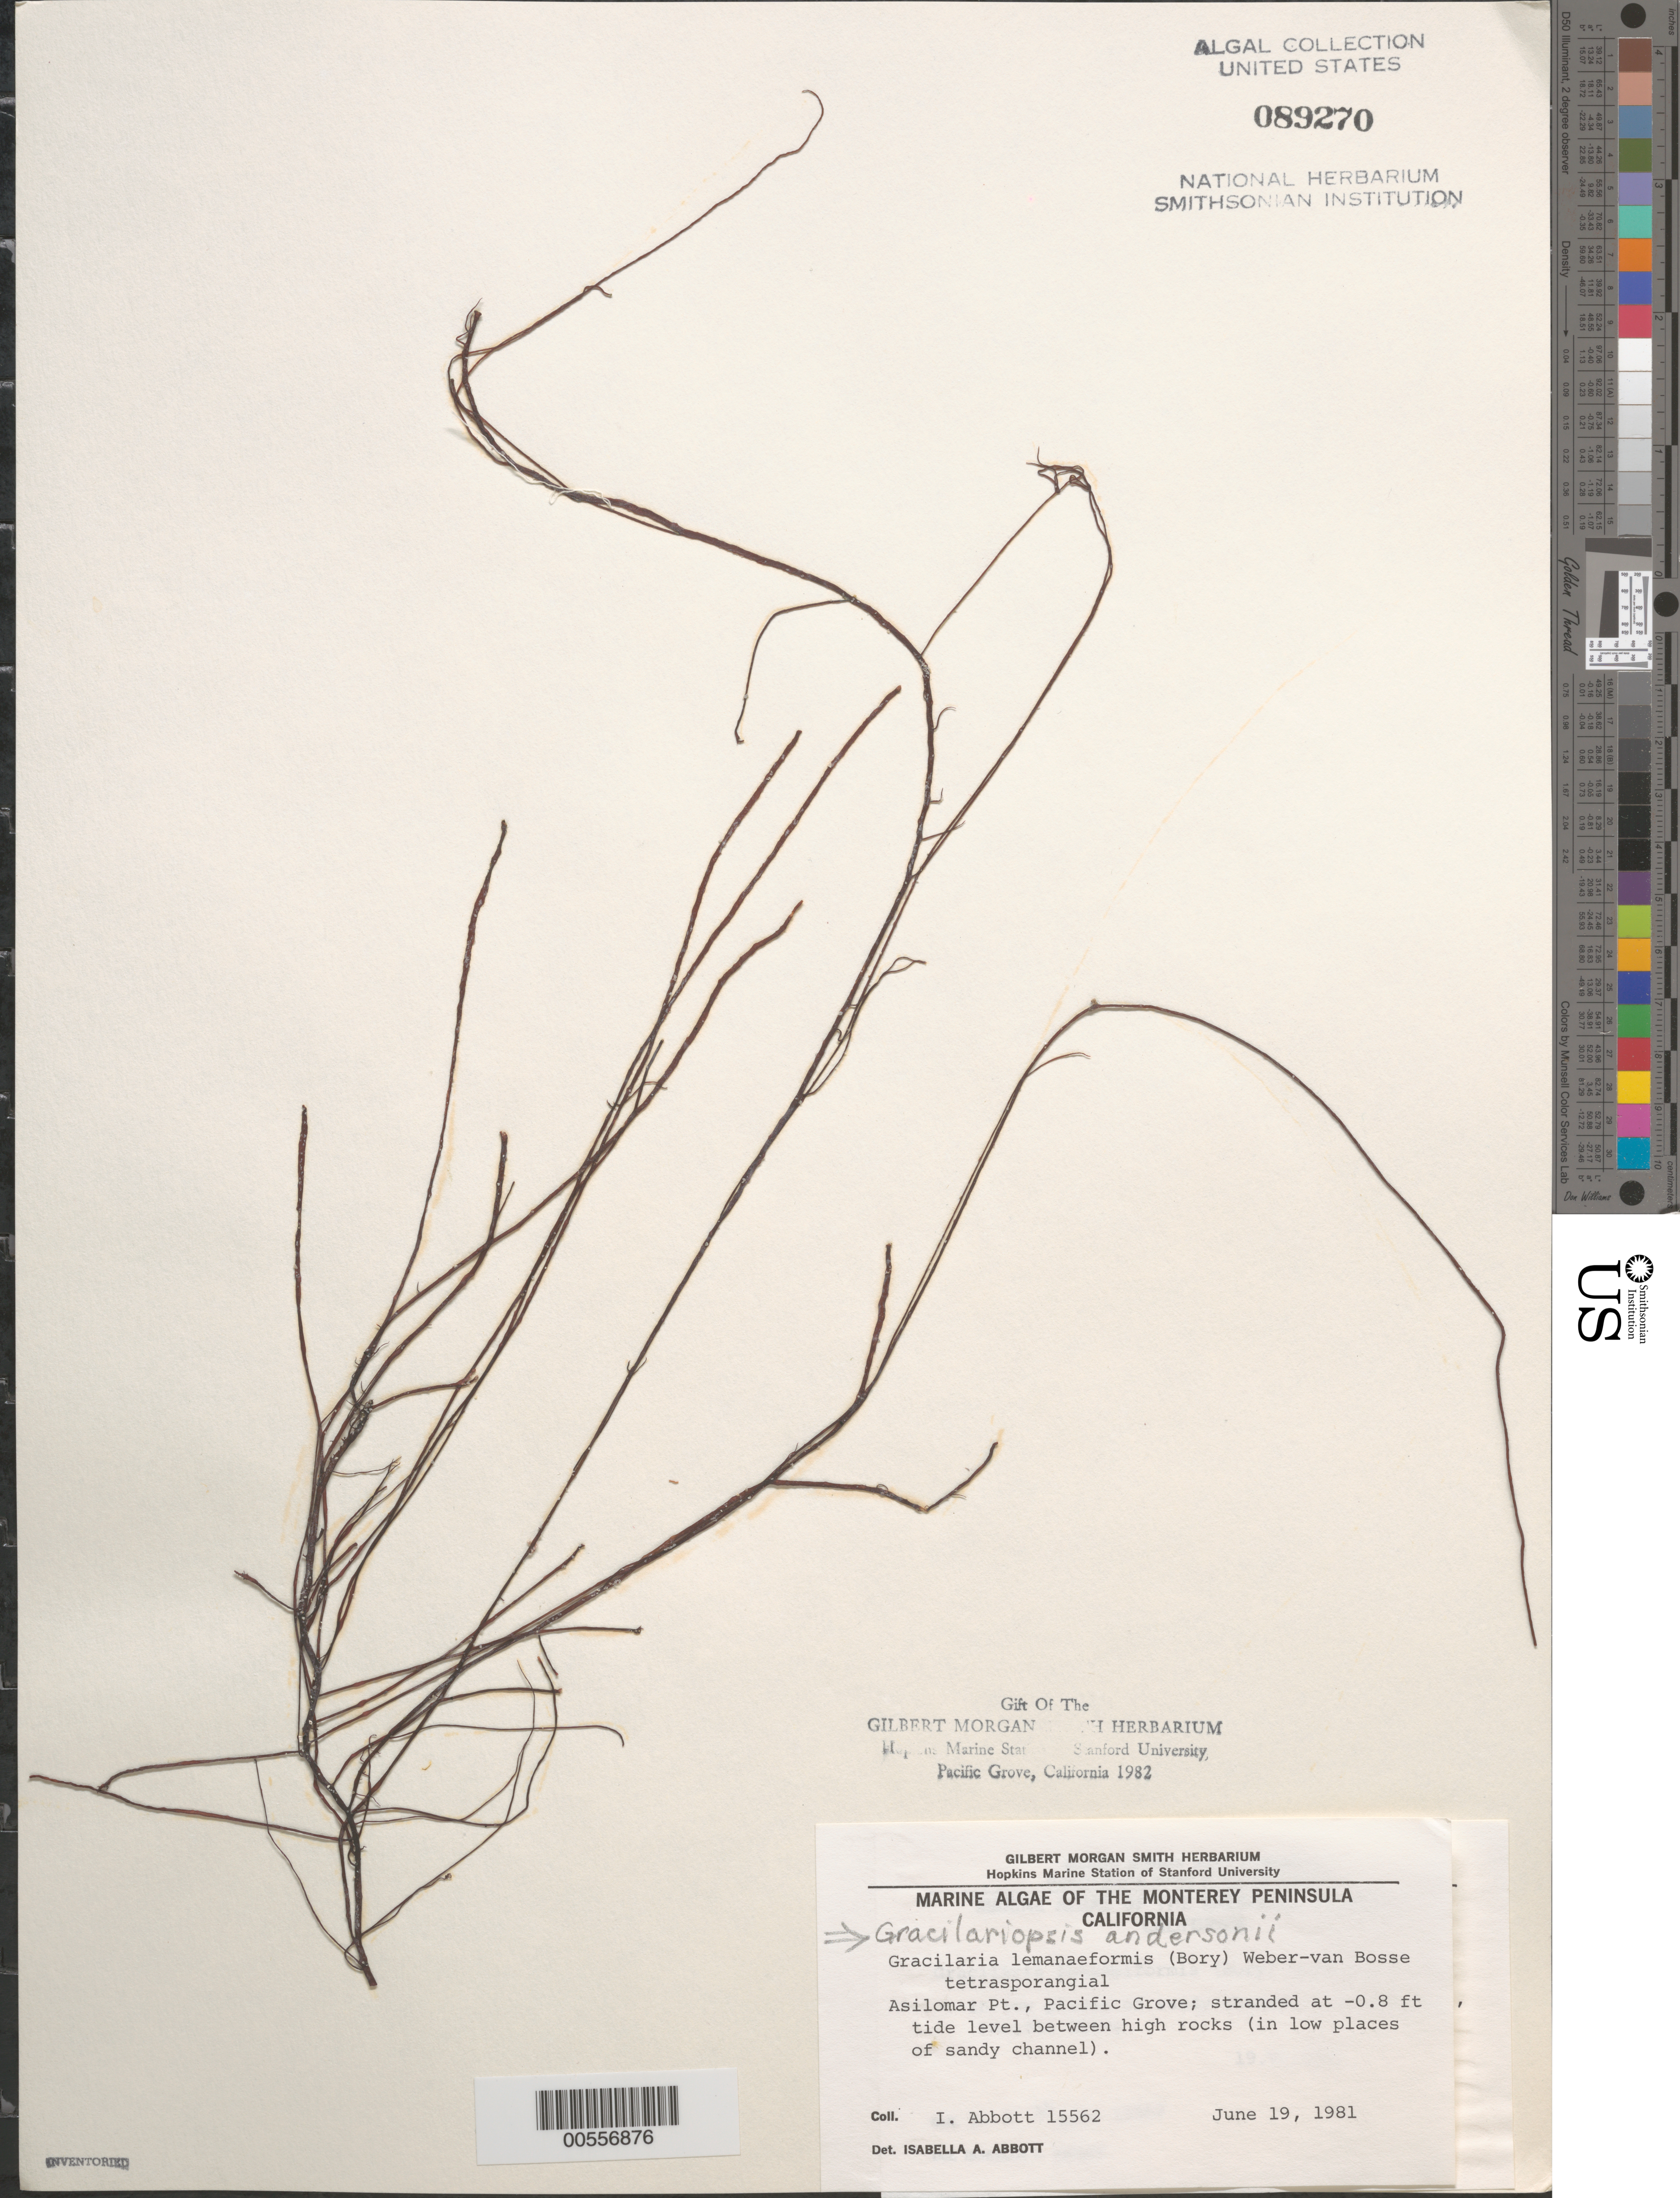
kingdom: Plantae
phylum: Rhodophyta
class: Florideophyceae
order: Gracilariales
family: Gracilariaceae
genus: Gracilariopsis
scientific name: Gracilariopsis andersonii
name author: (Grunow) E.Y. Dawson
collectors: I. A. Abbott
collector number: IAA 15562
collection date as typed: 19 Jun 1981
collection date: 1981-06-19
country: United States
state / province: California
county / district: Monterey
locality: Asilomar Point, Pacific Grove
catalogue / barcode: US 89270